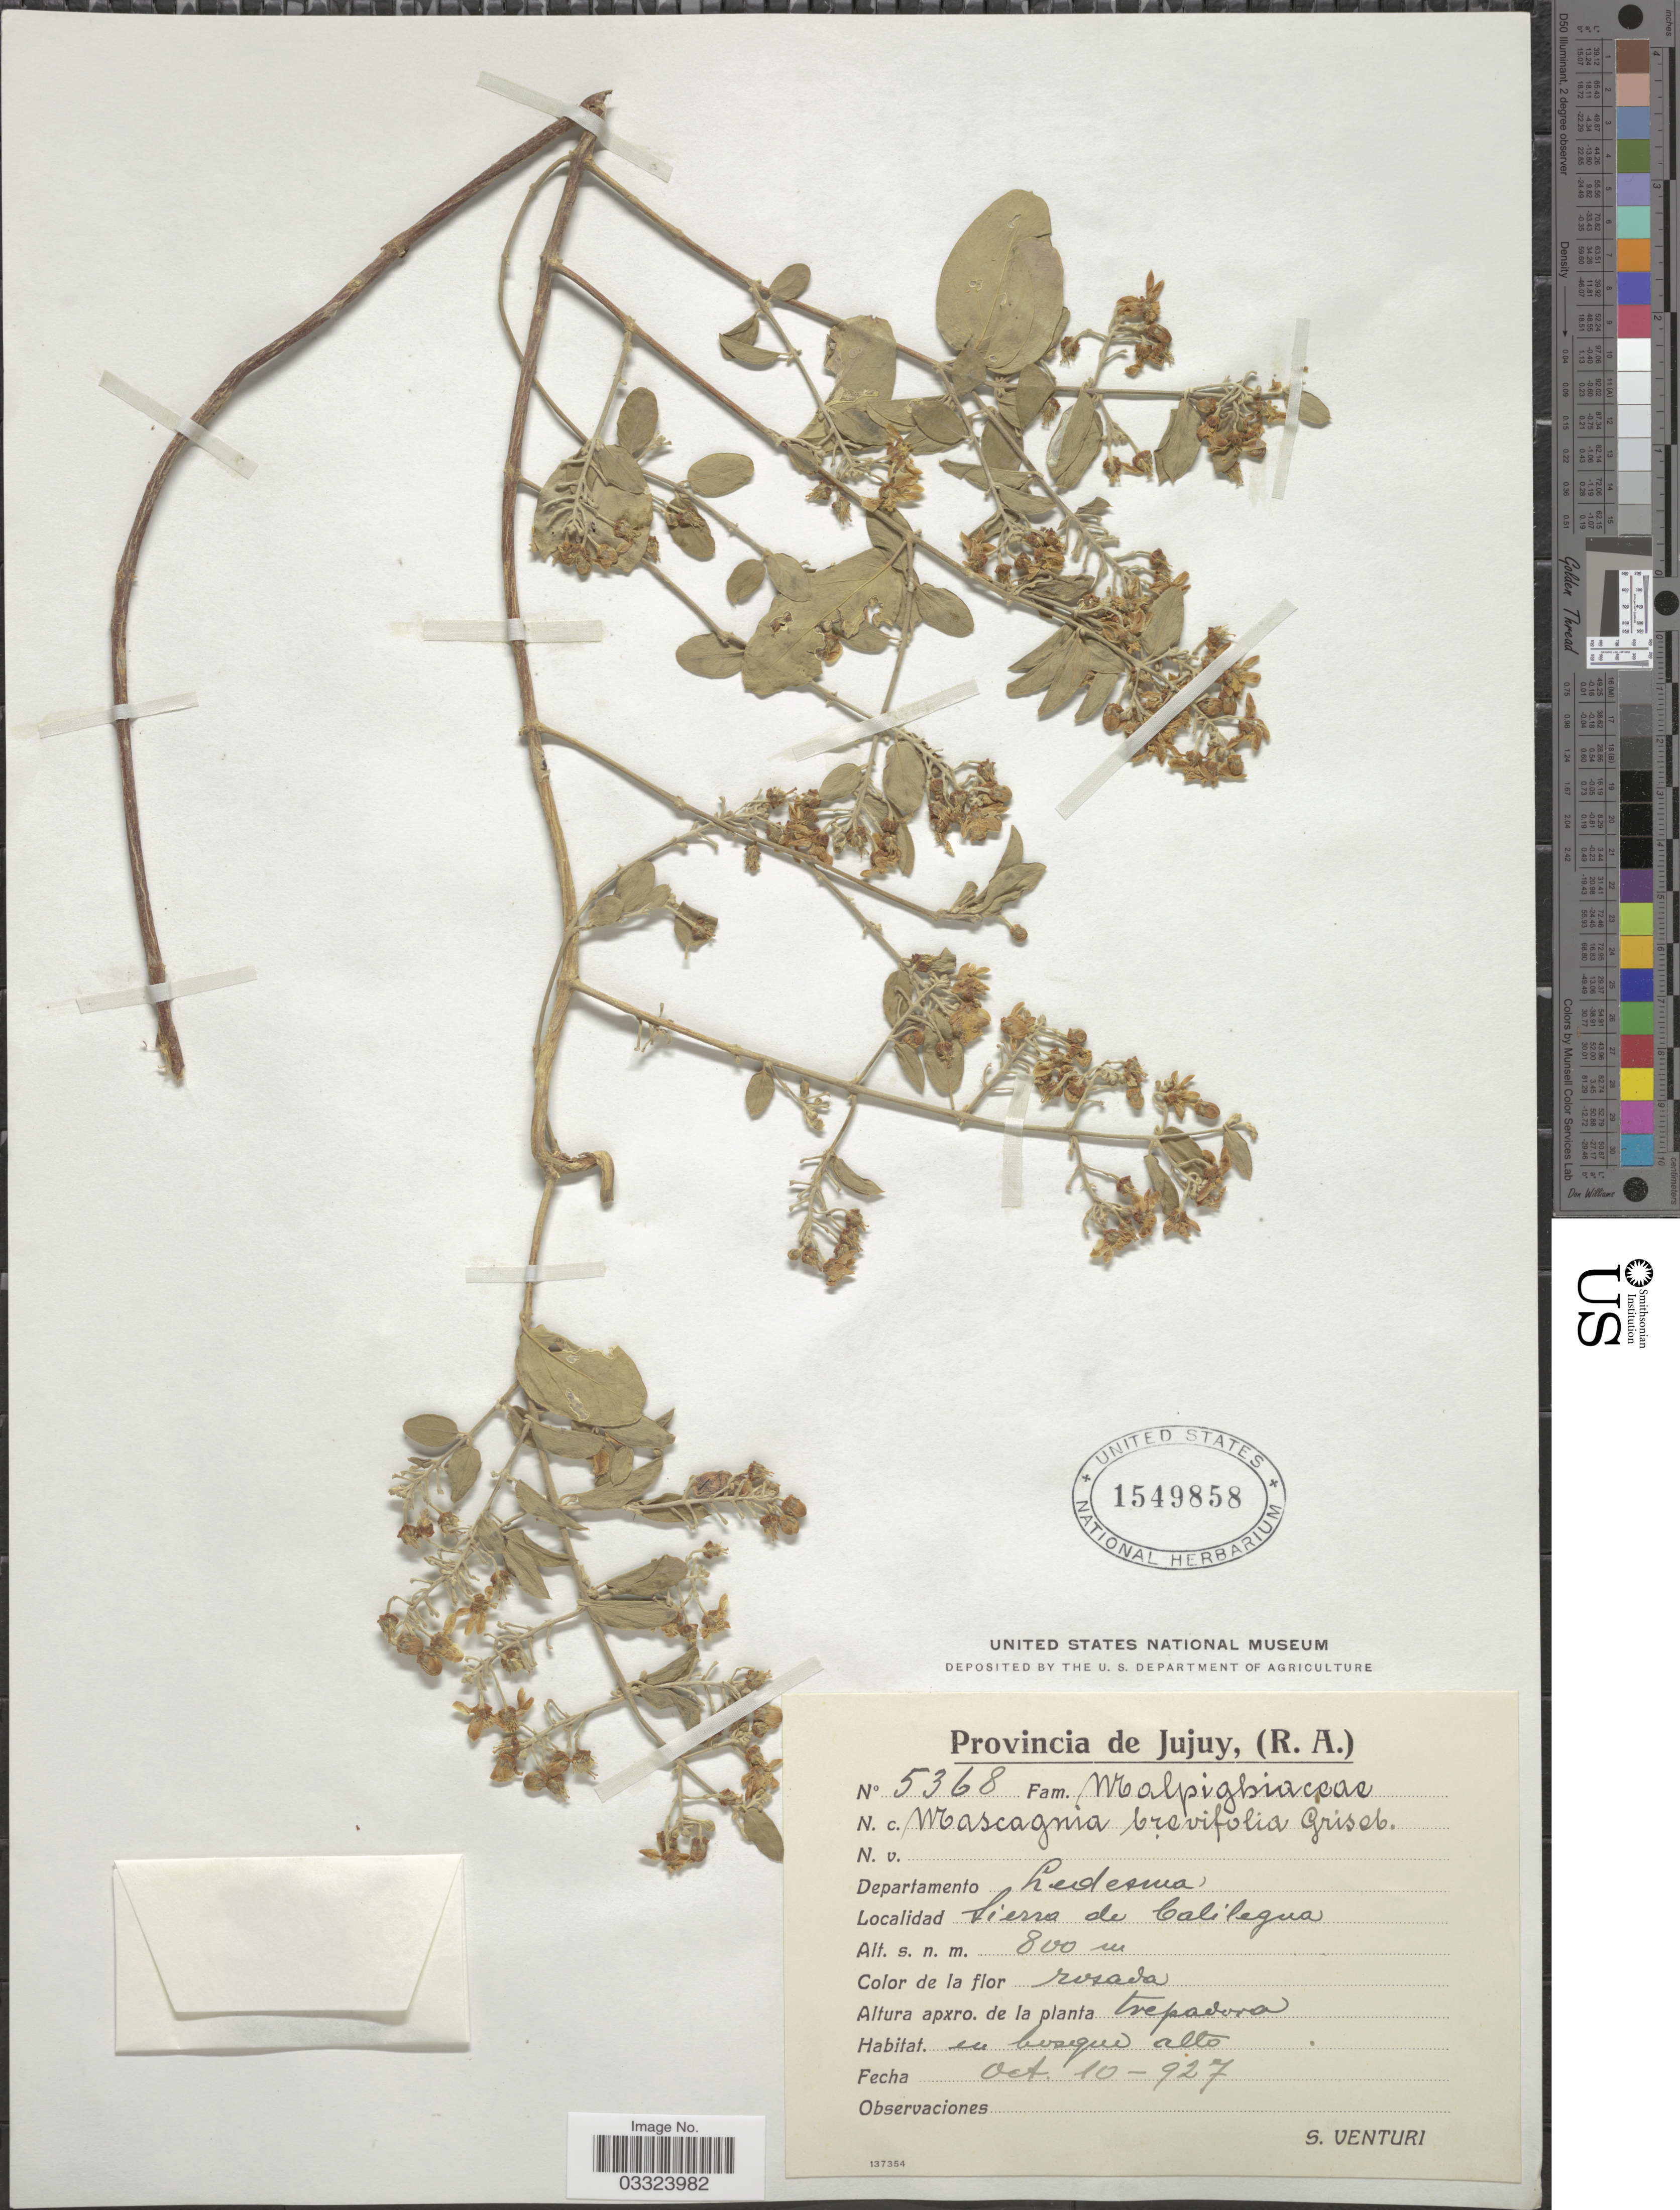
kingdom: Plantae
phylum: Tracheophyta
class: Magnoliopsida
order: Malpighiales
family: Malpighiaceae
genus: Mascagnia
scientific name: Mascagnia brevifolia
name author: Griseb.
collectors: S. Venturi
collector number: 5368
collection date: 1927-10-10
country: Argentina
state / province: Jujuy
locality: Departamento Ledesma, Sierra de Calilegua.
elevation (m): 800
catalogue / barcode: US 1549858